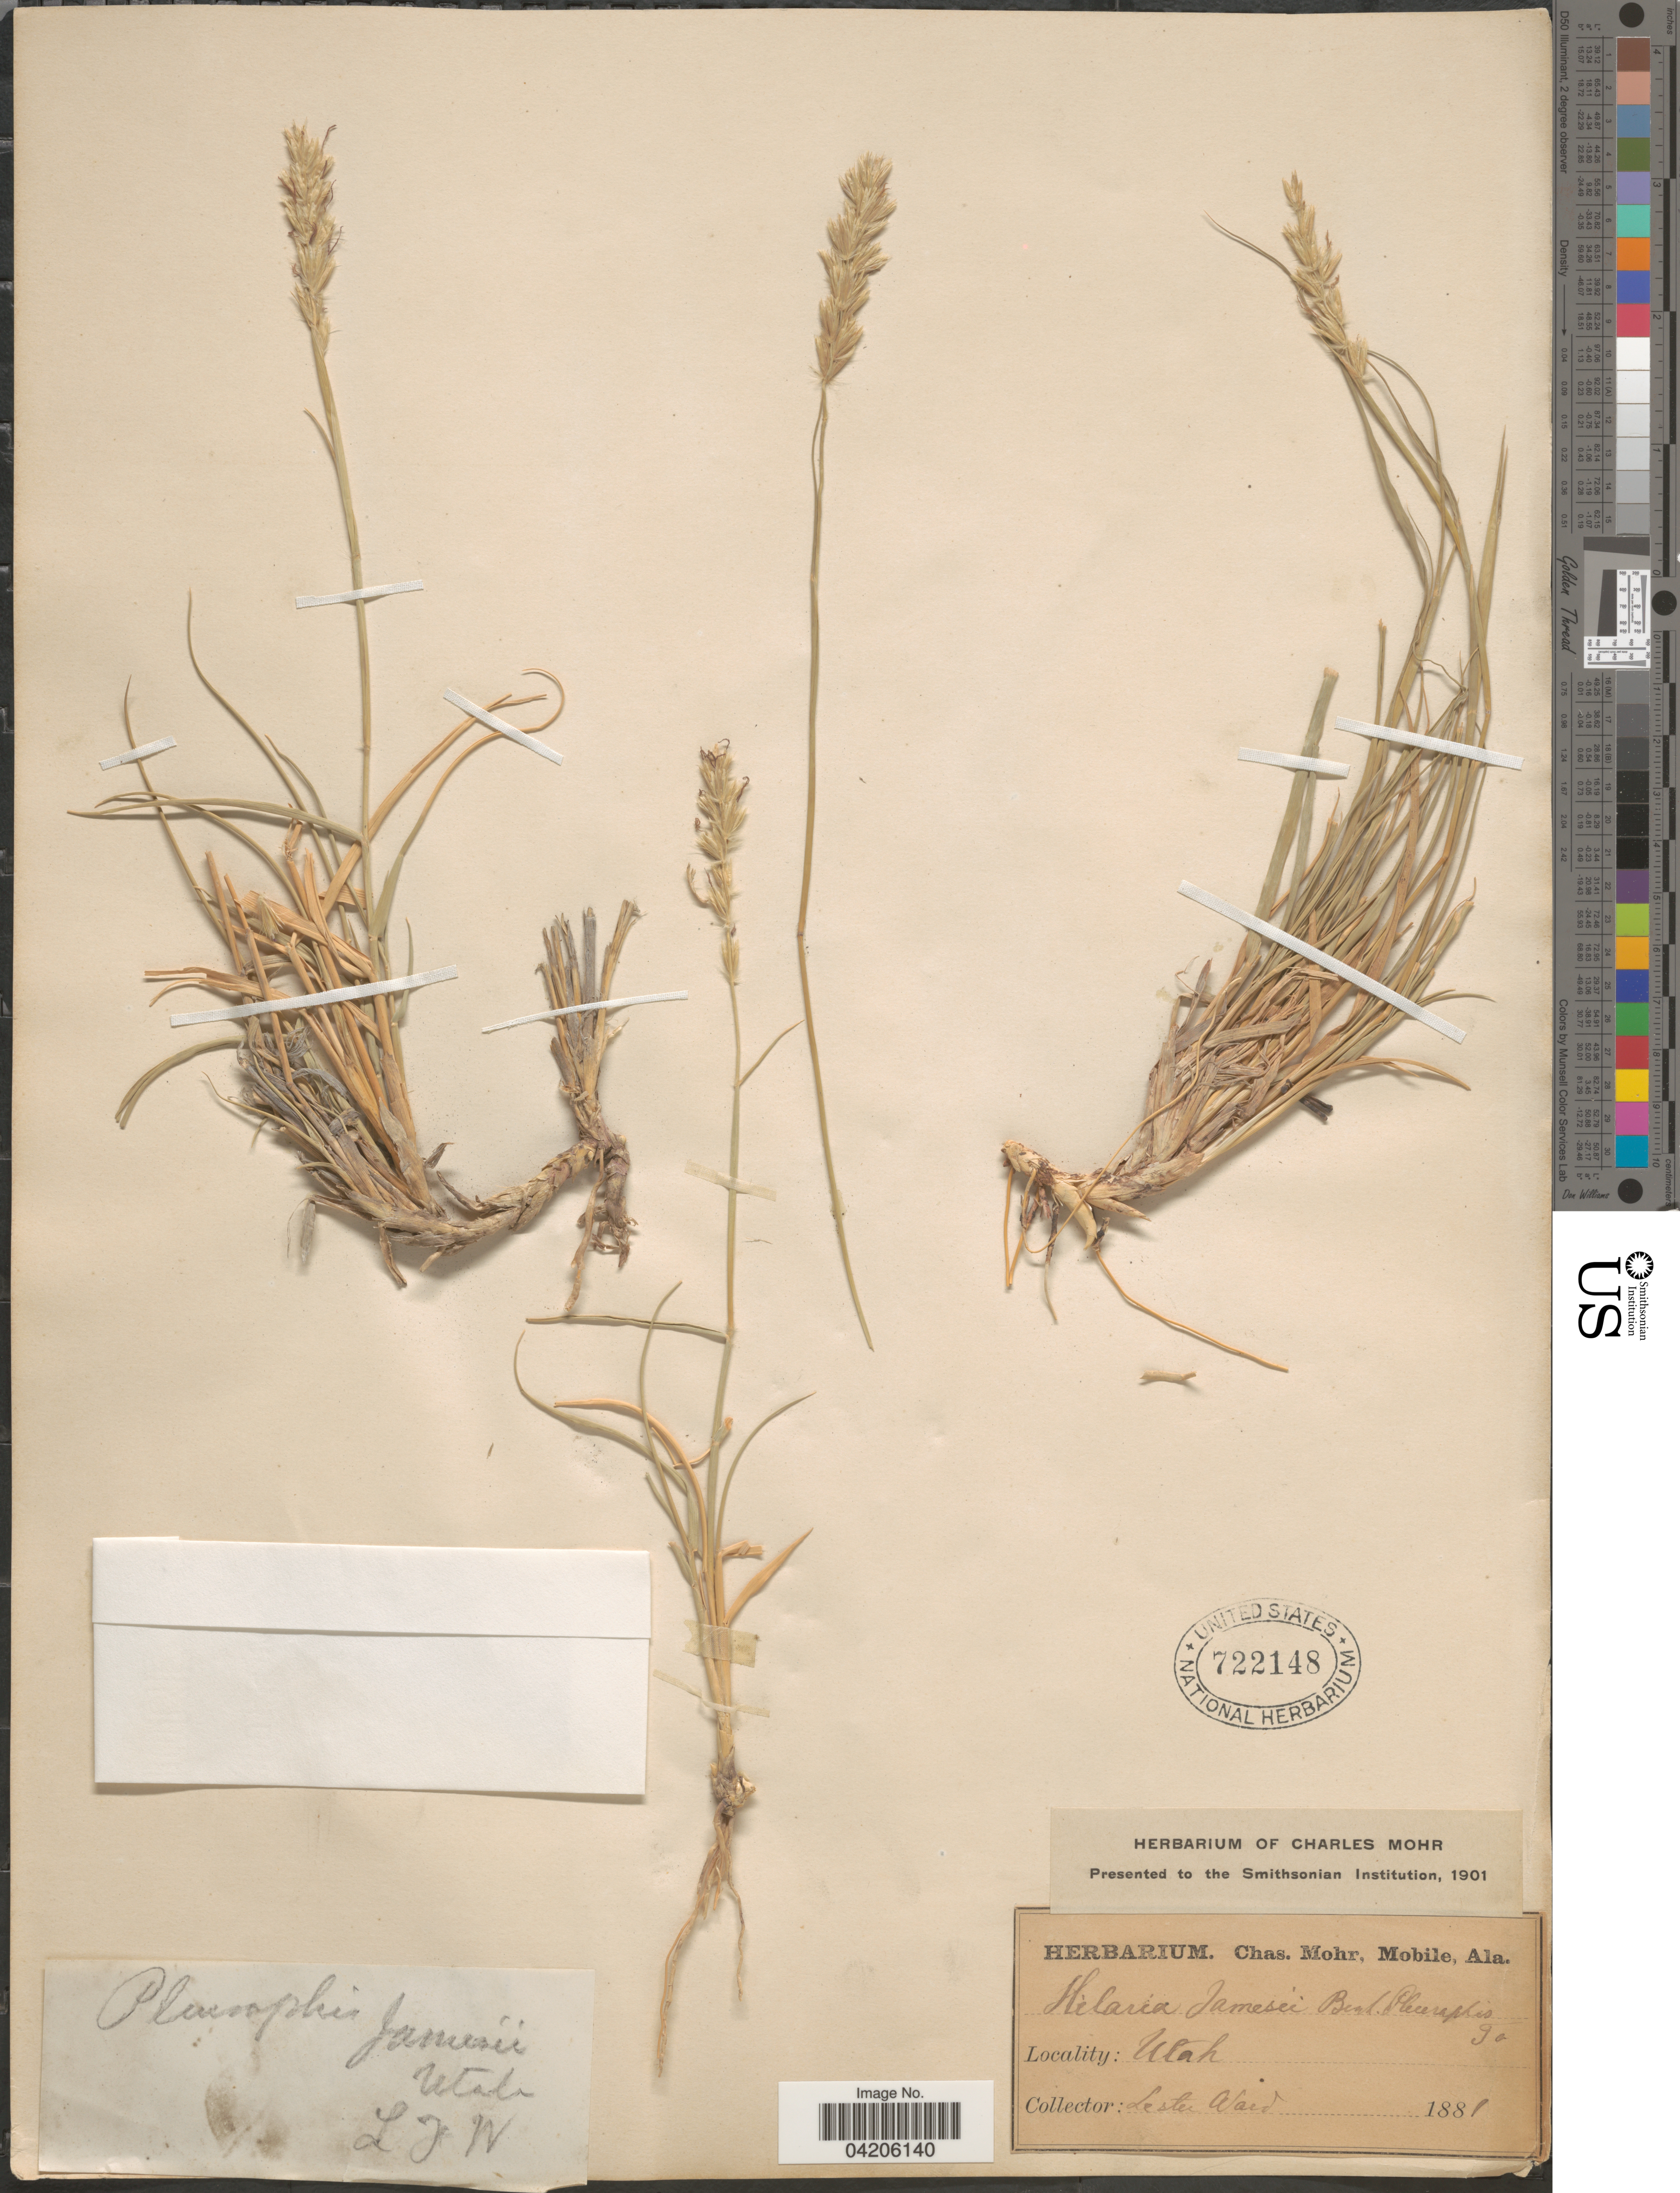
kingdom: Plantae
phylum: Tracheophyta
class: Liliopsida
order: Poales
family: Poaceae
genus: Hilaria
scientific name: Hilaria jamesii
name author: (Torr.) Benth.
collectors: L. F. Ward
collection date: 1881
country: United States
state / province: Utah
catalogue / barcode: US 722148